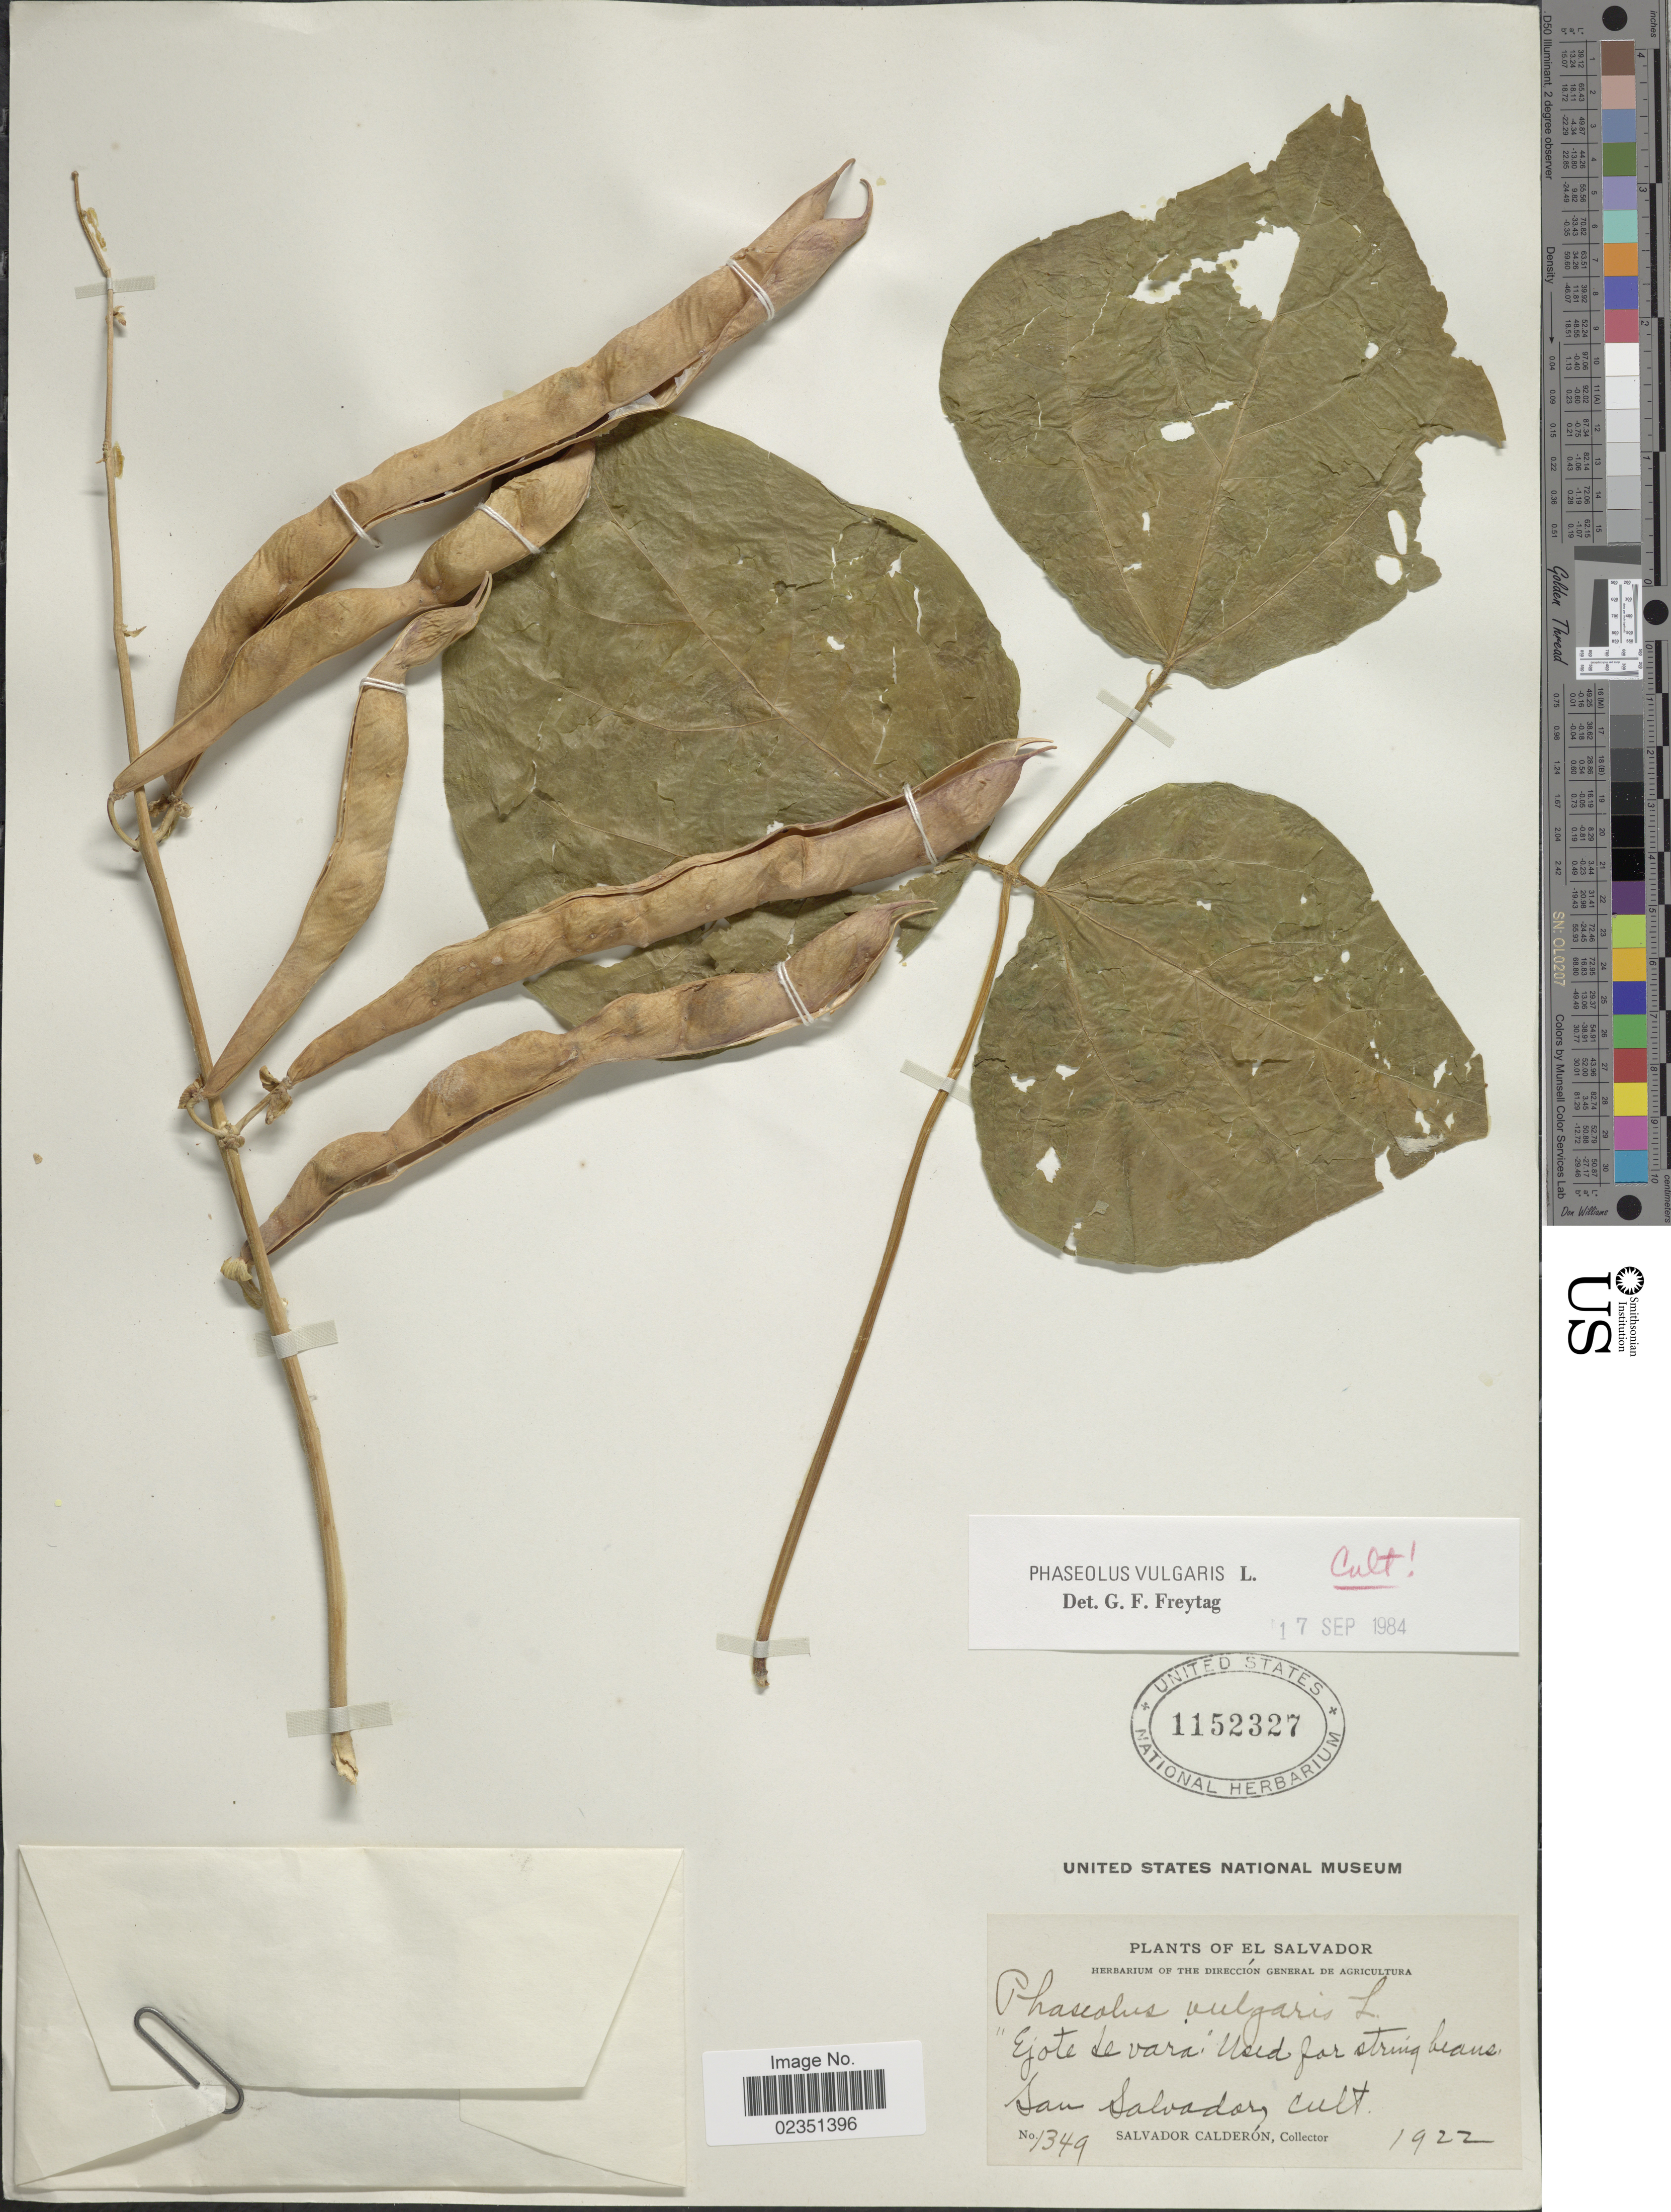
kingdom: Plantae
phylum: Tracheophyta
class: Magnoliopsida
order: Fabales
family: Fabaceae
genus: Phaseolus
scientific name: Phaseolus vulgaris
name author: L.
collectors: S. Calderón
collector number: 1349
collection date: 1922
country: El Salvador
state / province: San Salvador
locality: Cult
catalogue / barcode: US 1152327